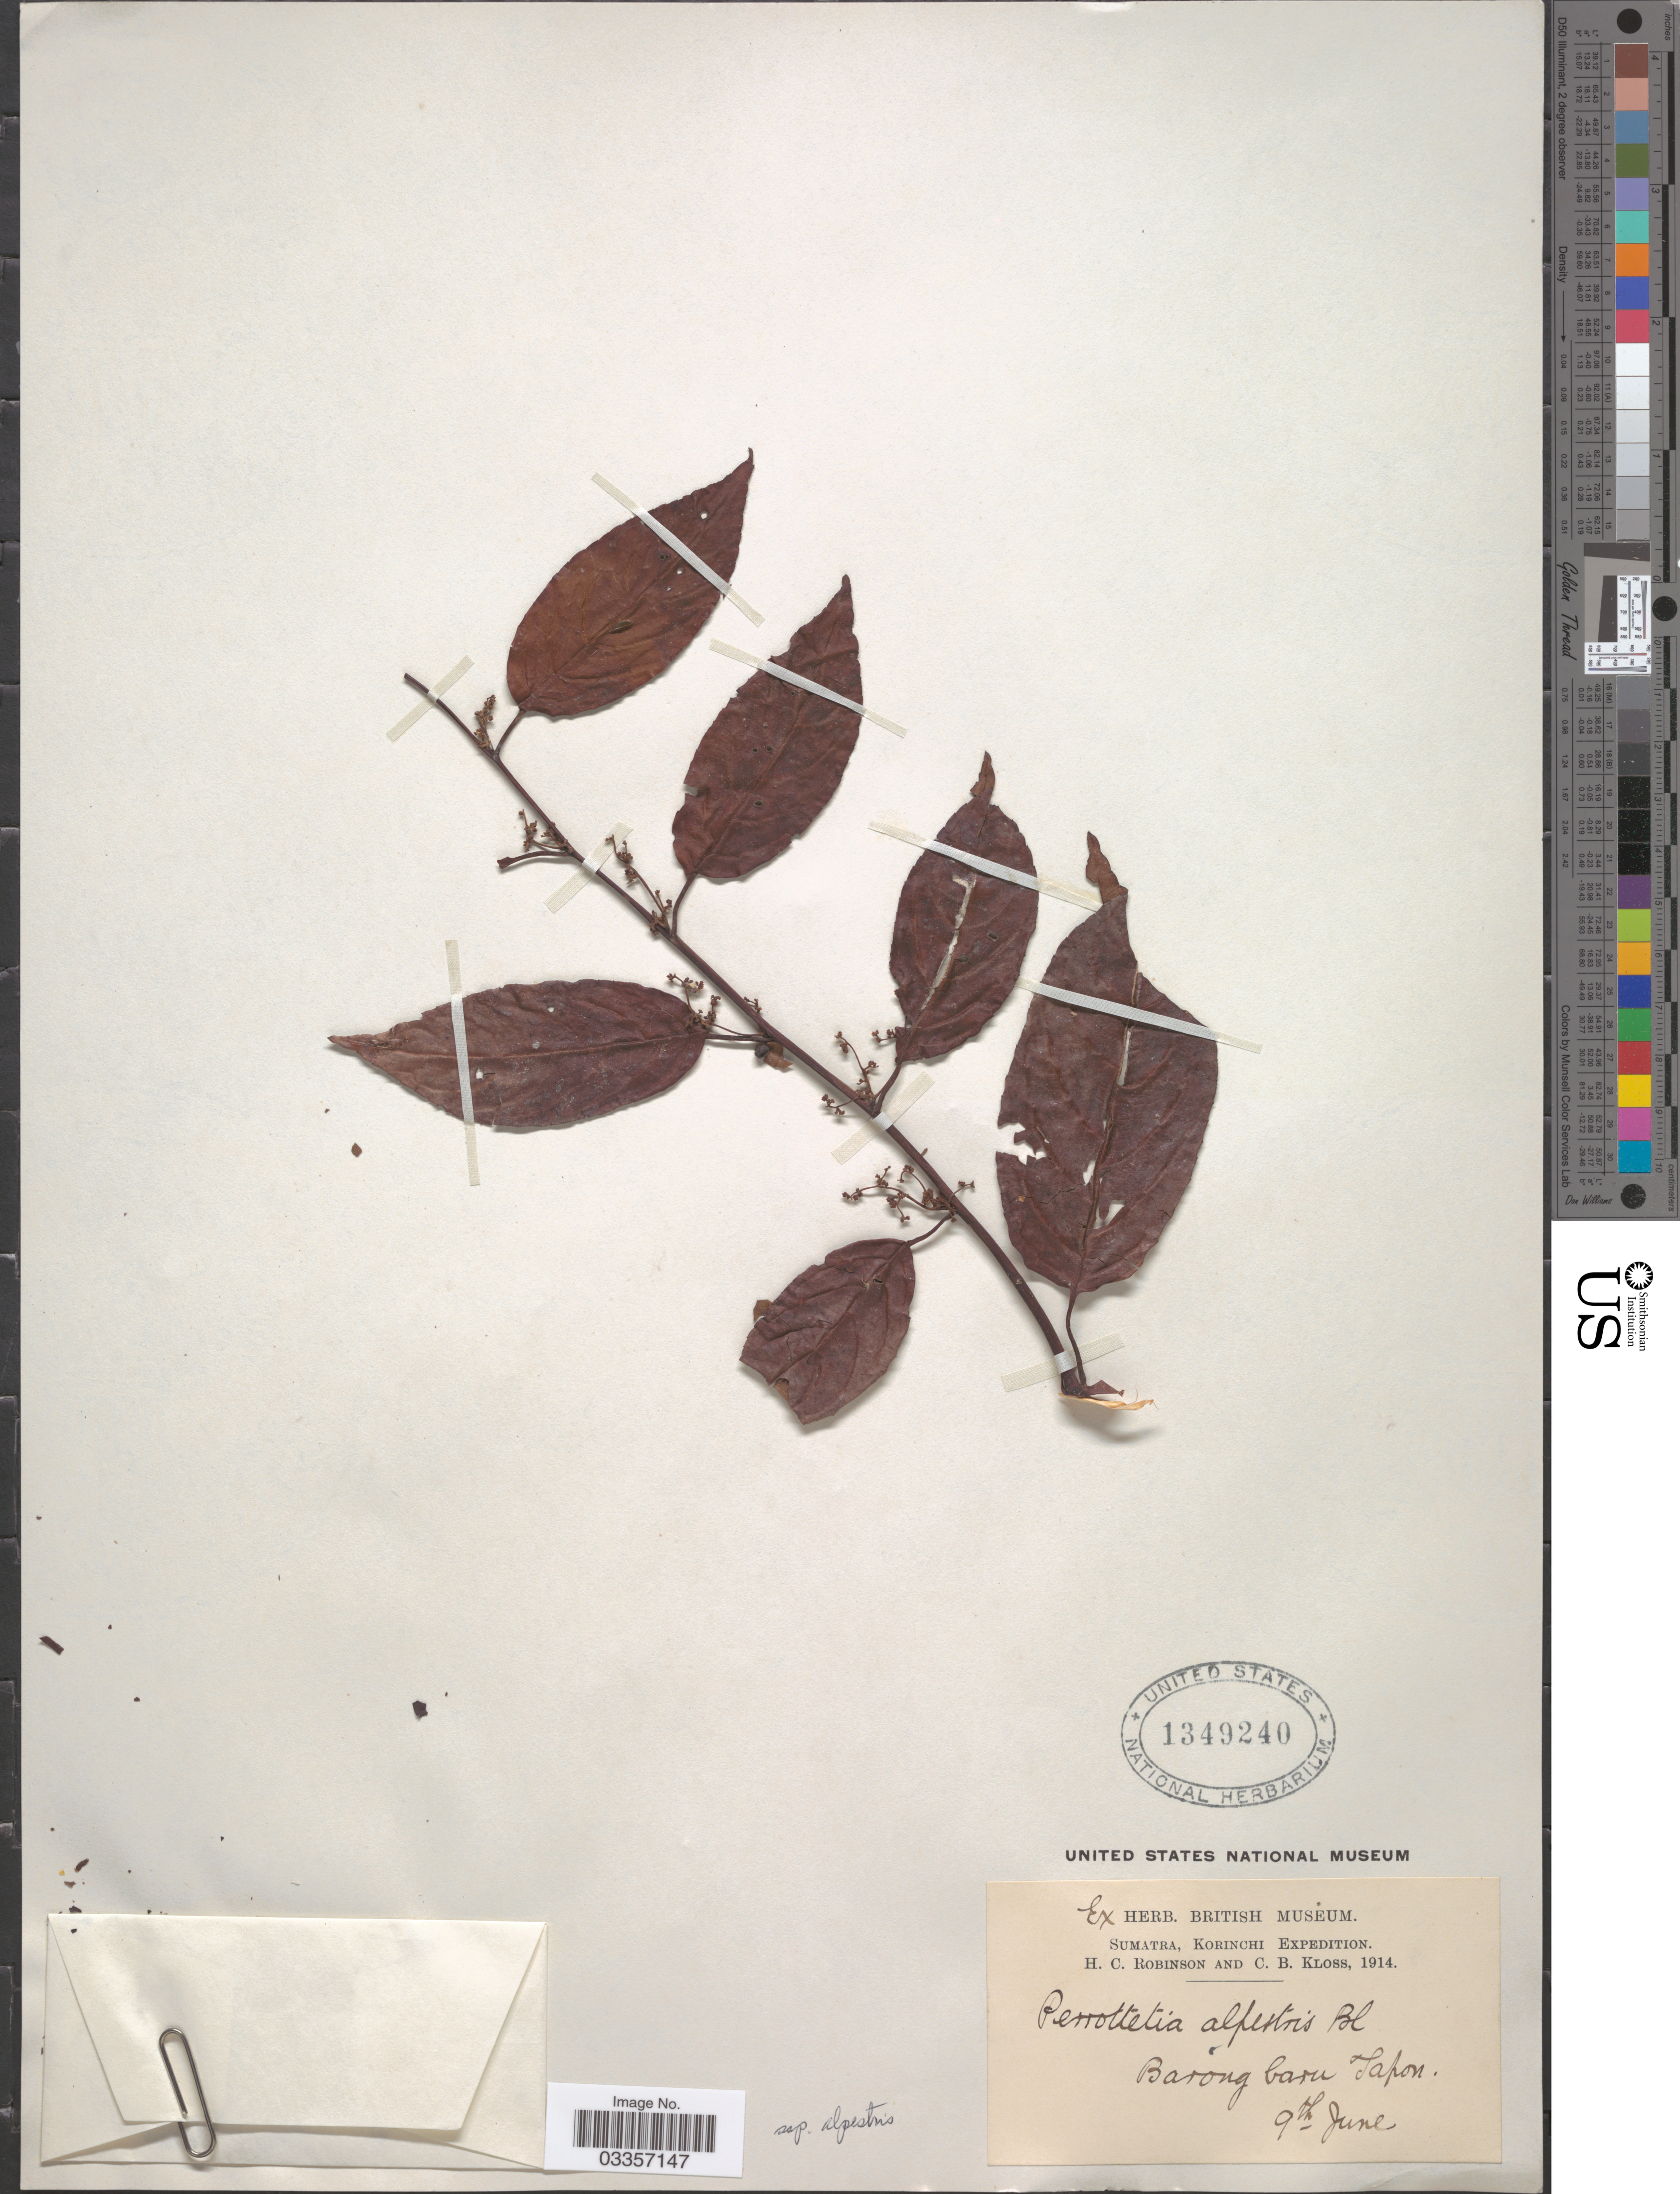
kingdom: Plantae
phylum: Tracheophyta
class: Magnoliopsida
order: Huerteales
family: Dipentodontaceae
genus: Perrottetia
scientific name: Perrottetia alpestris subsp. alpestris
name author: (Blume) Loes.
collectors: H. C. Robinson & C. Kloss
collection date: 1914-06-09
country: Indonesia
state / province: Sumatra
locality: Korinchi, Barong Baru Tapon.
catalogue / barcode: US 1349240